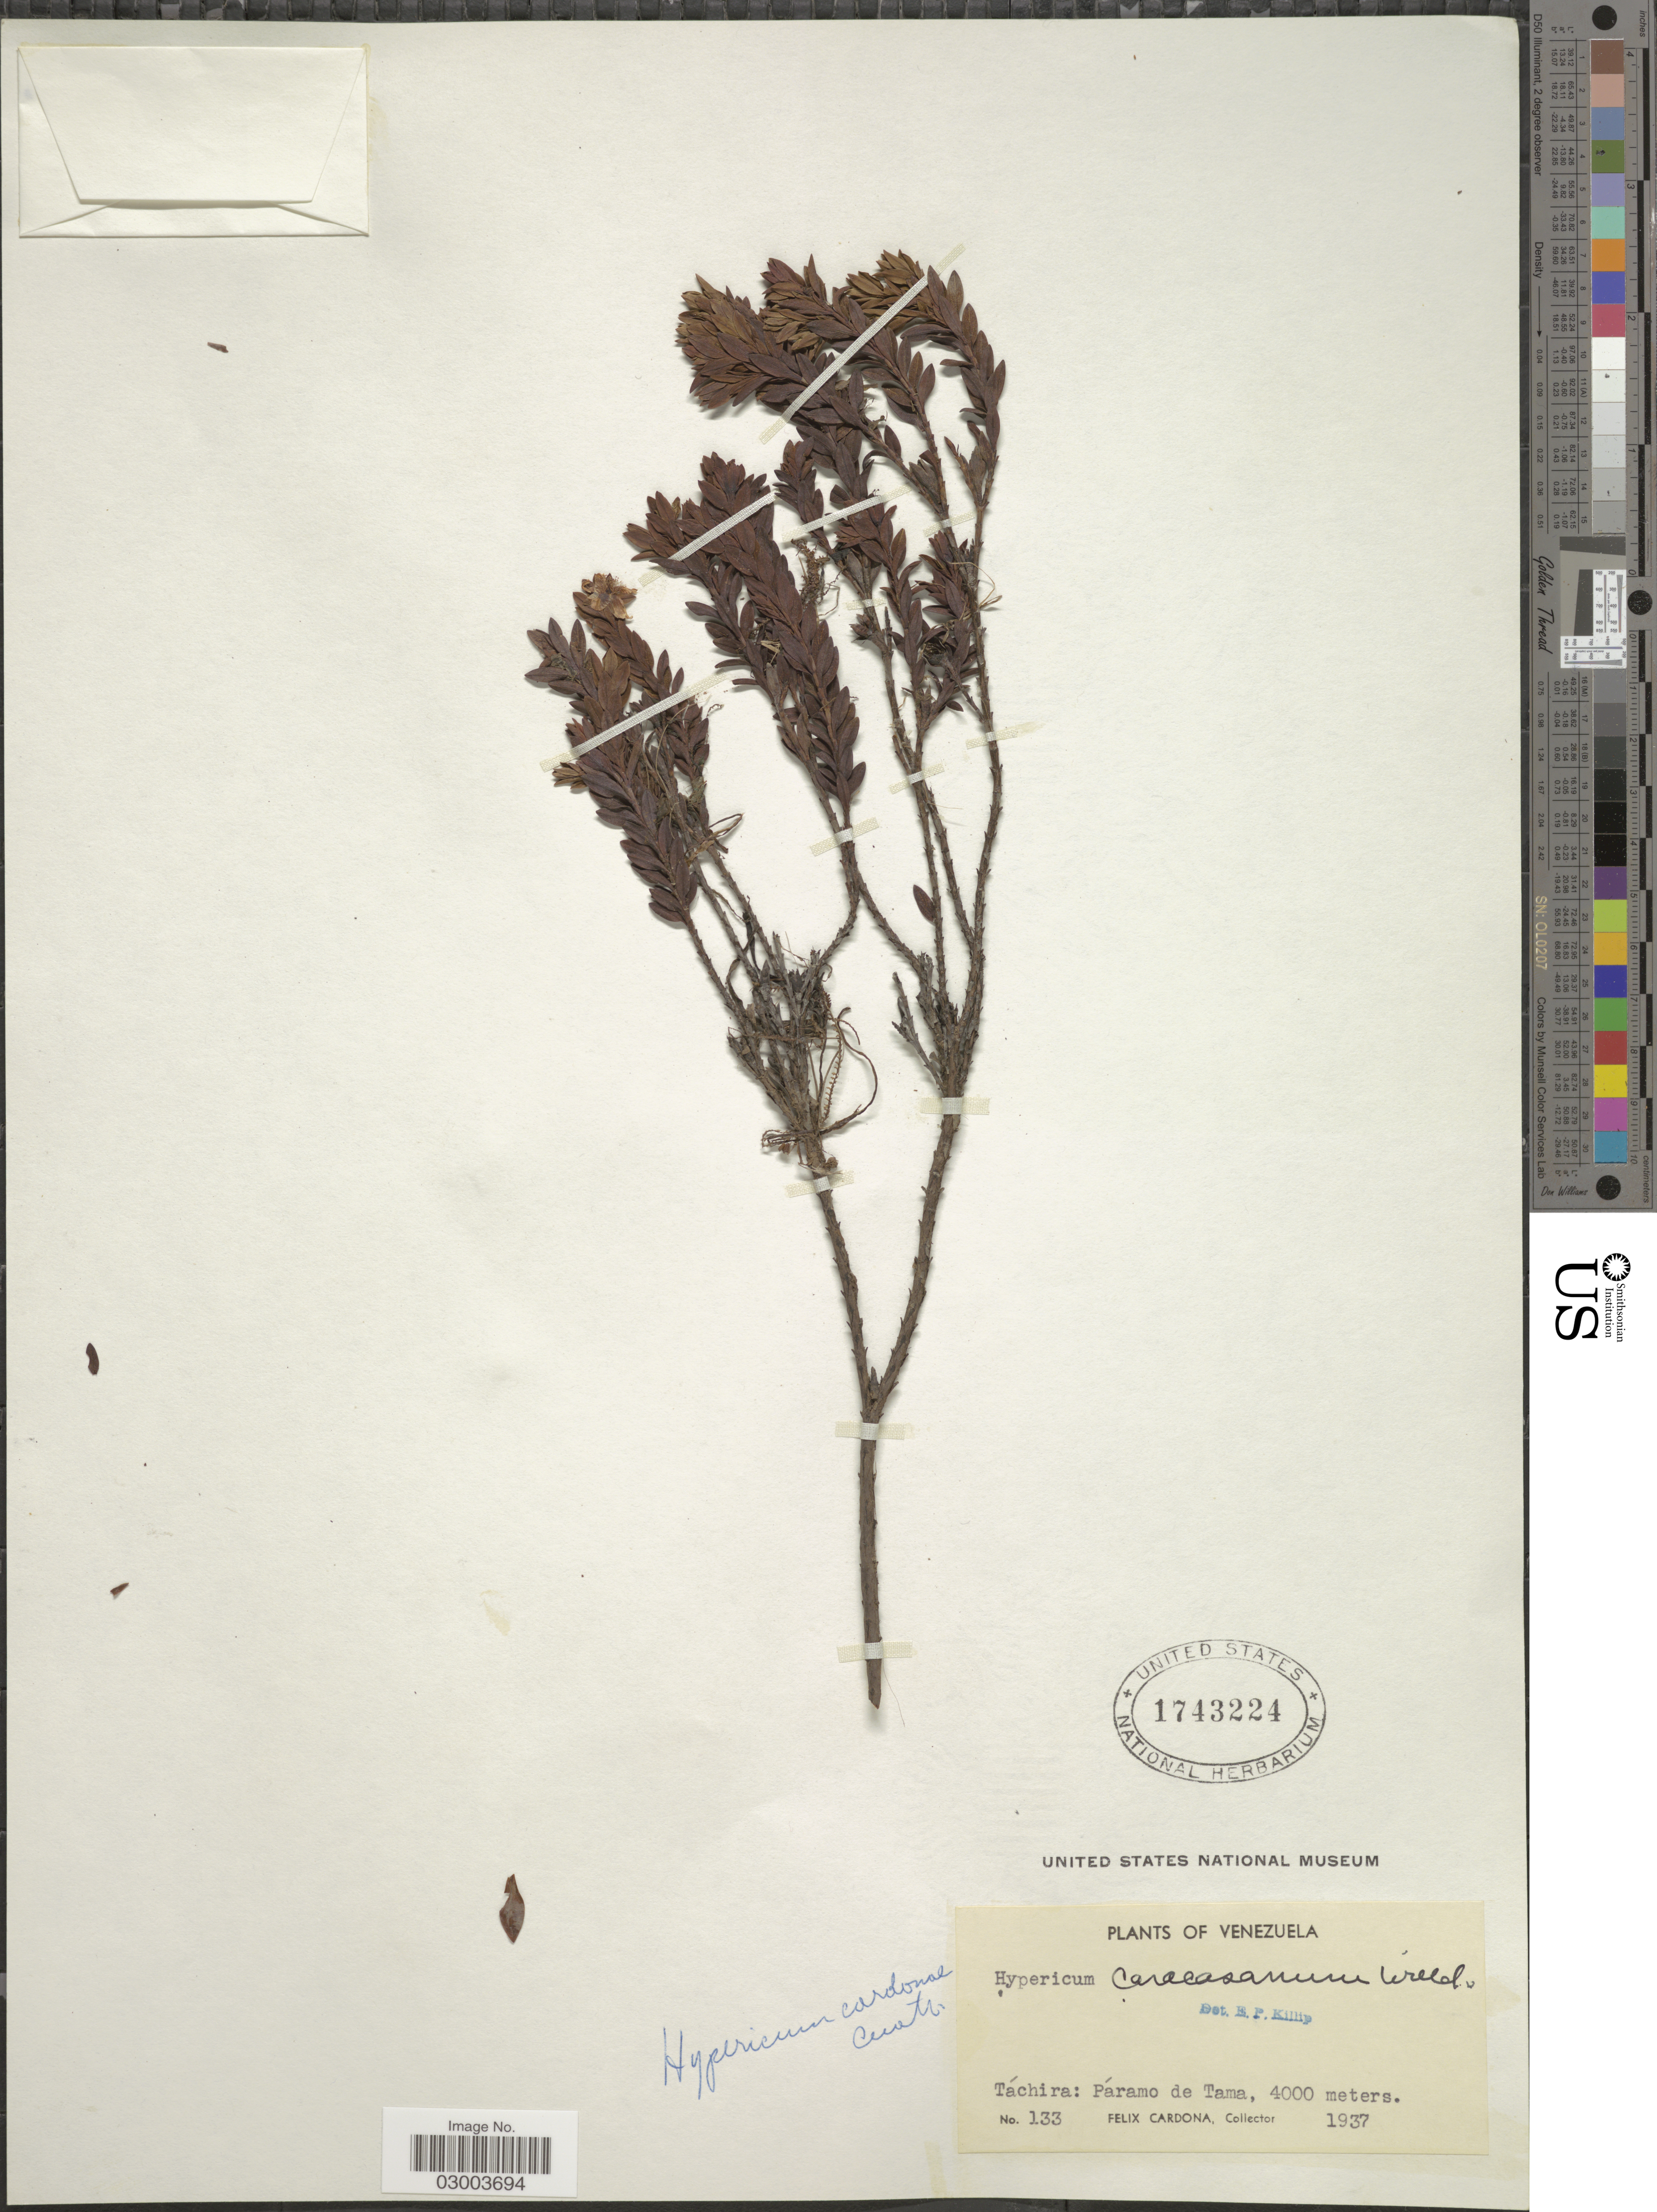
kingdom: Plantae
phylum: Tracheophyta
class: Magnoliopsida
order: Malpighiales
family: Hypericaceae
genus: Hypericum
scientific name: Hypericum cardonae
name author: Cuatrec.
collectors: F. Cardona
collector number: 133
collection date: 1937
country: Venezuela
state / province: Tachira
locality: Páramo de Tama.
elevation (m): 4000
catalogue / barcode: US 1743224